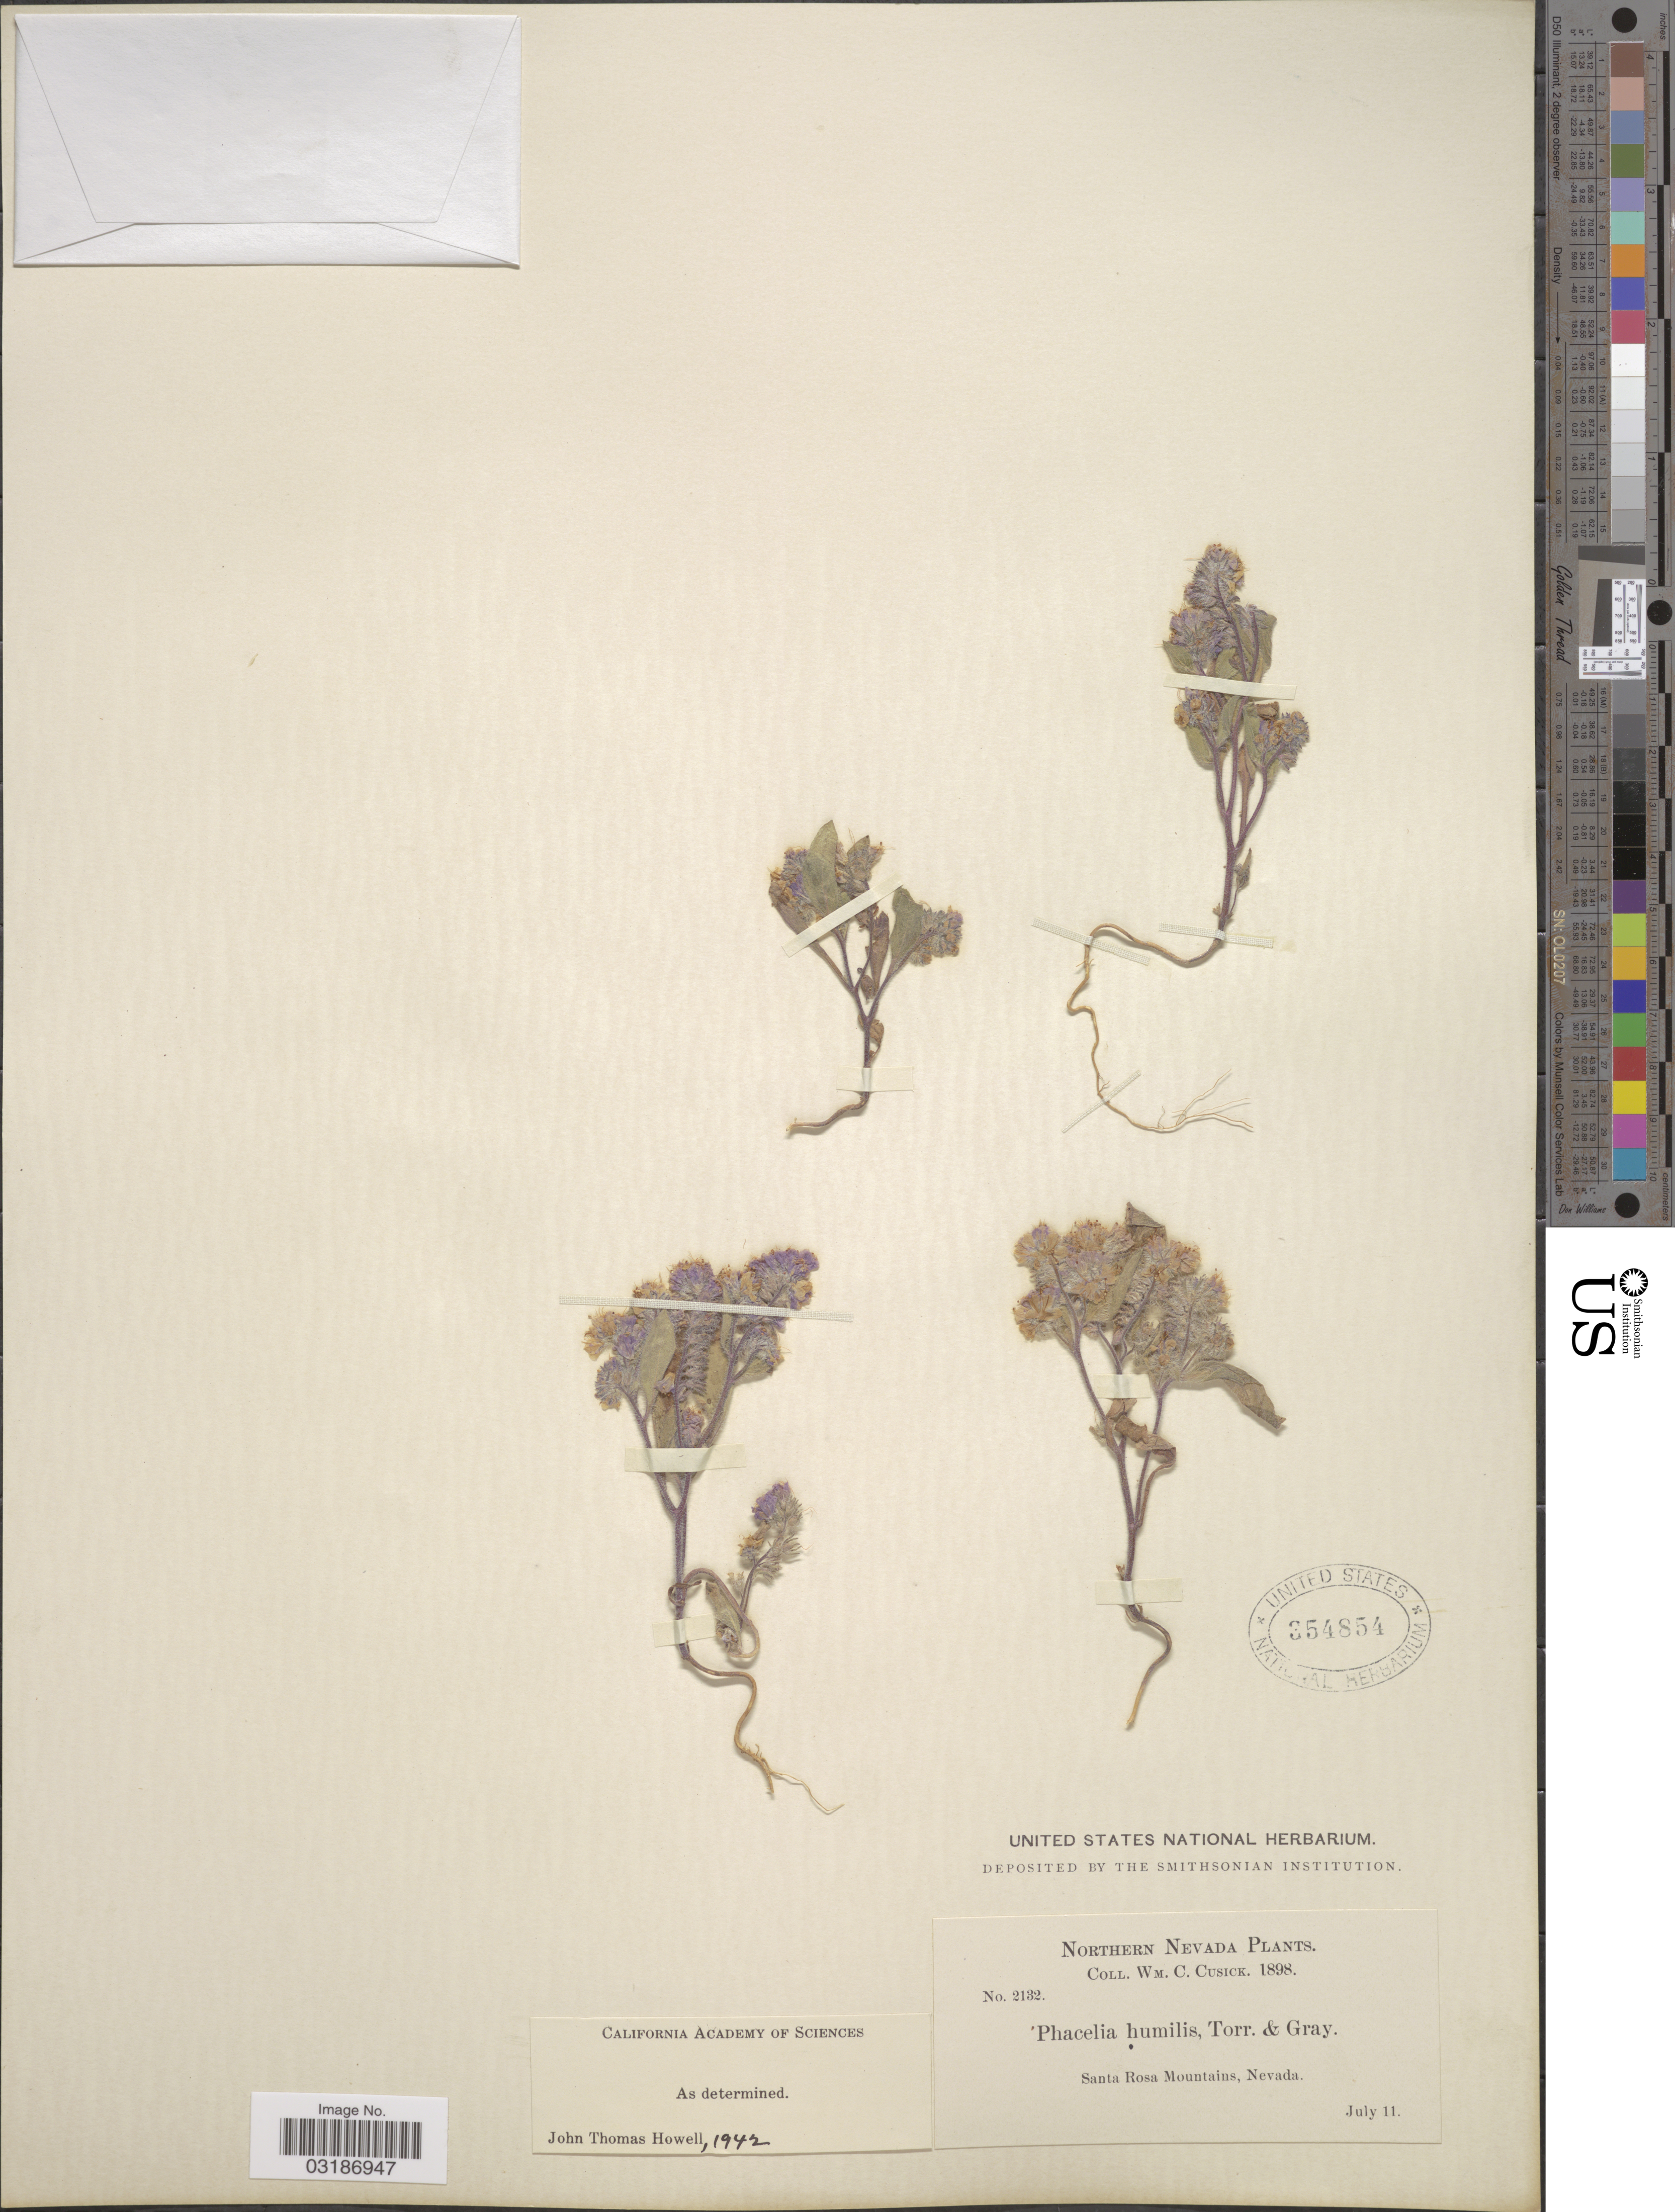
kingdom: Plantae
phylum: Tracheophyta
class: Magnoliopsida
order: Boraginales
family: Hydrophyllaceae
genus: Phacelia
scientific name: Phacelia humilis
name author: Torr. & A. Gray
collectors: W. C. Cusick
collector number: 2132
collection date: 1898-07-11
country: United States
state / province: Nevada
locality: Northern Nevada. Santa Rosa Mountains.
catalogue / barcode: US 354854